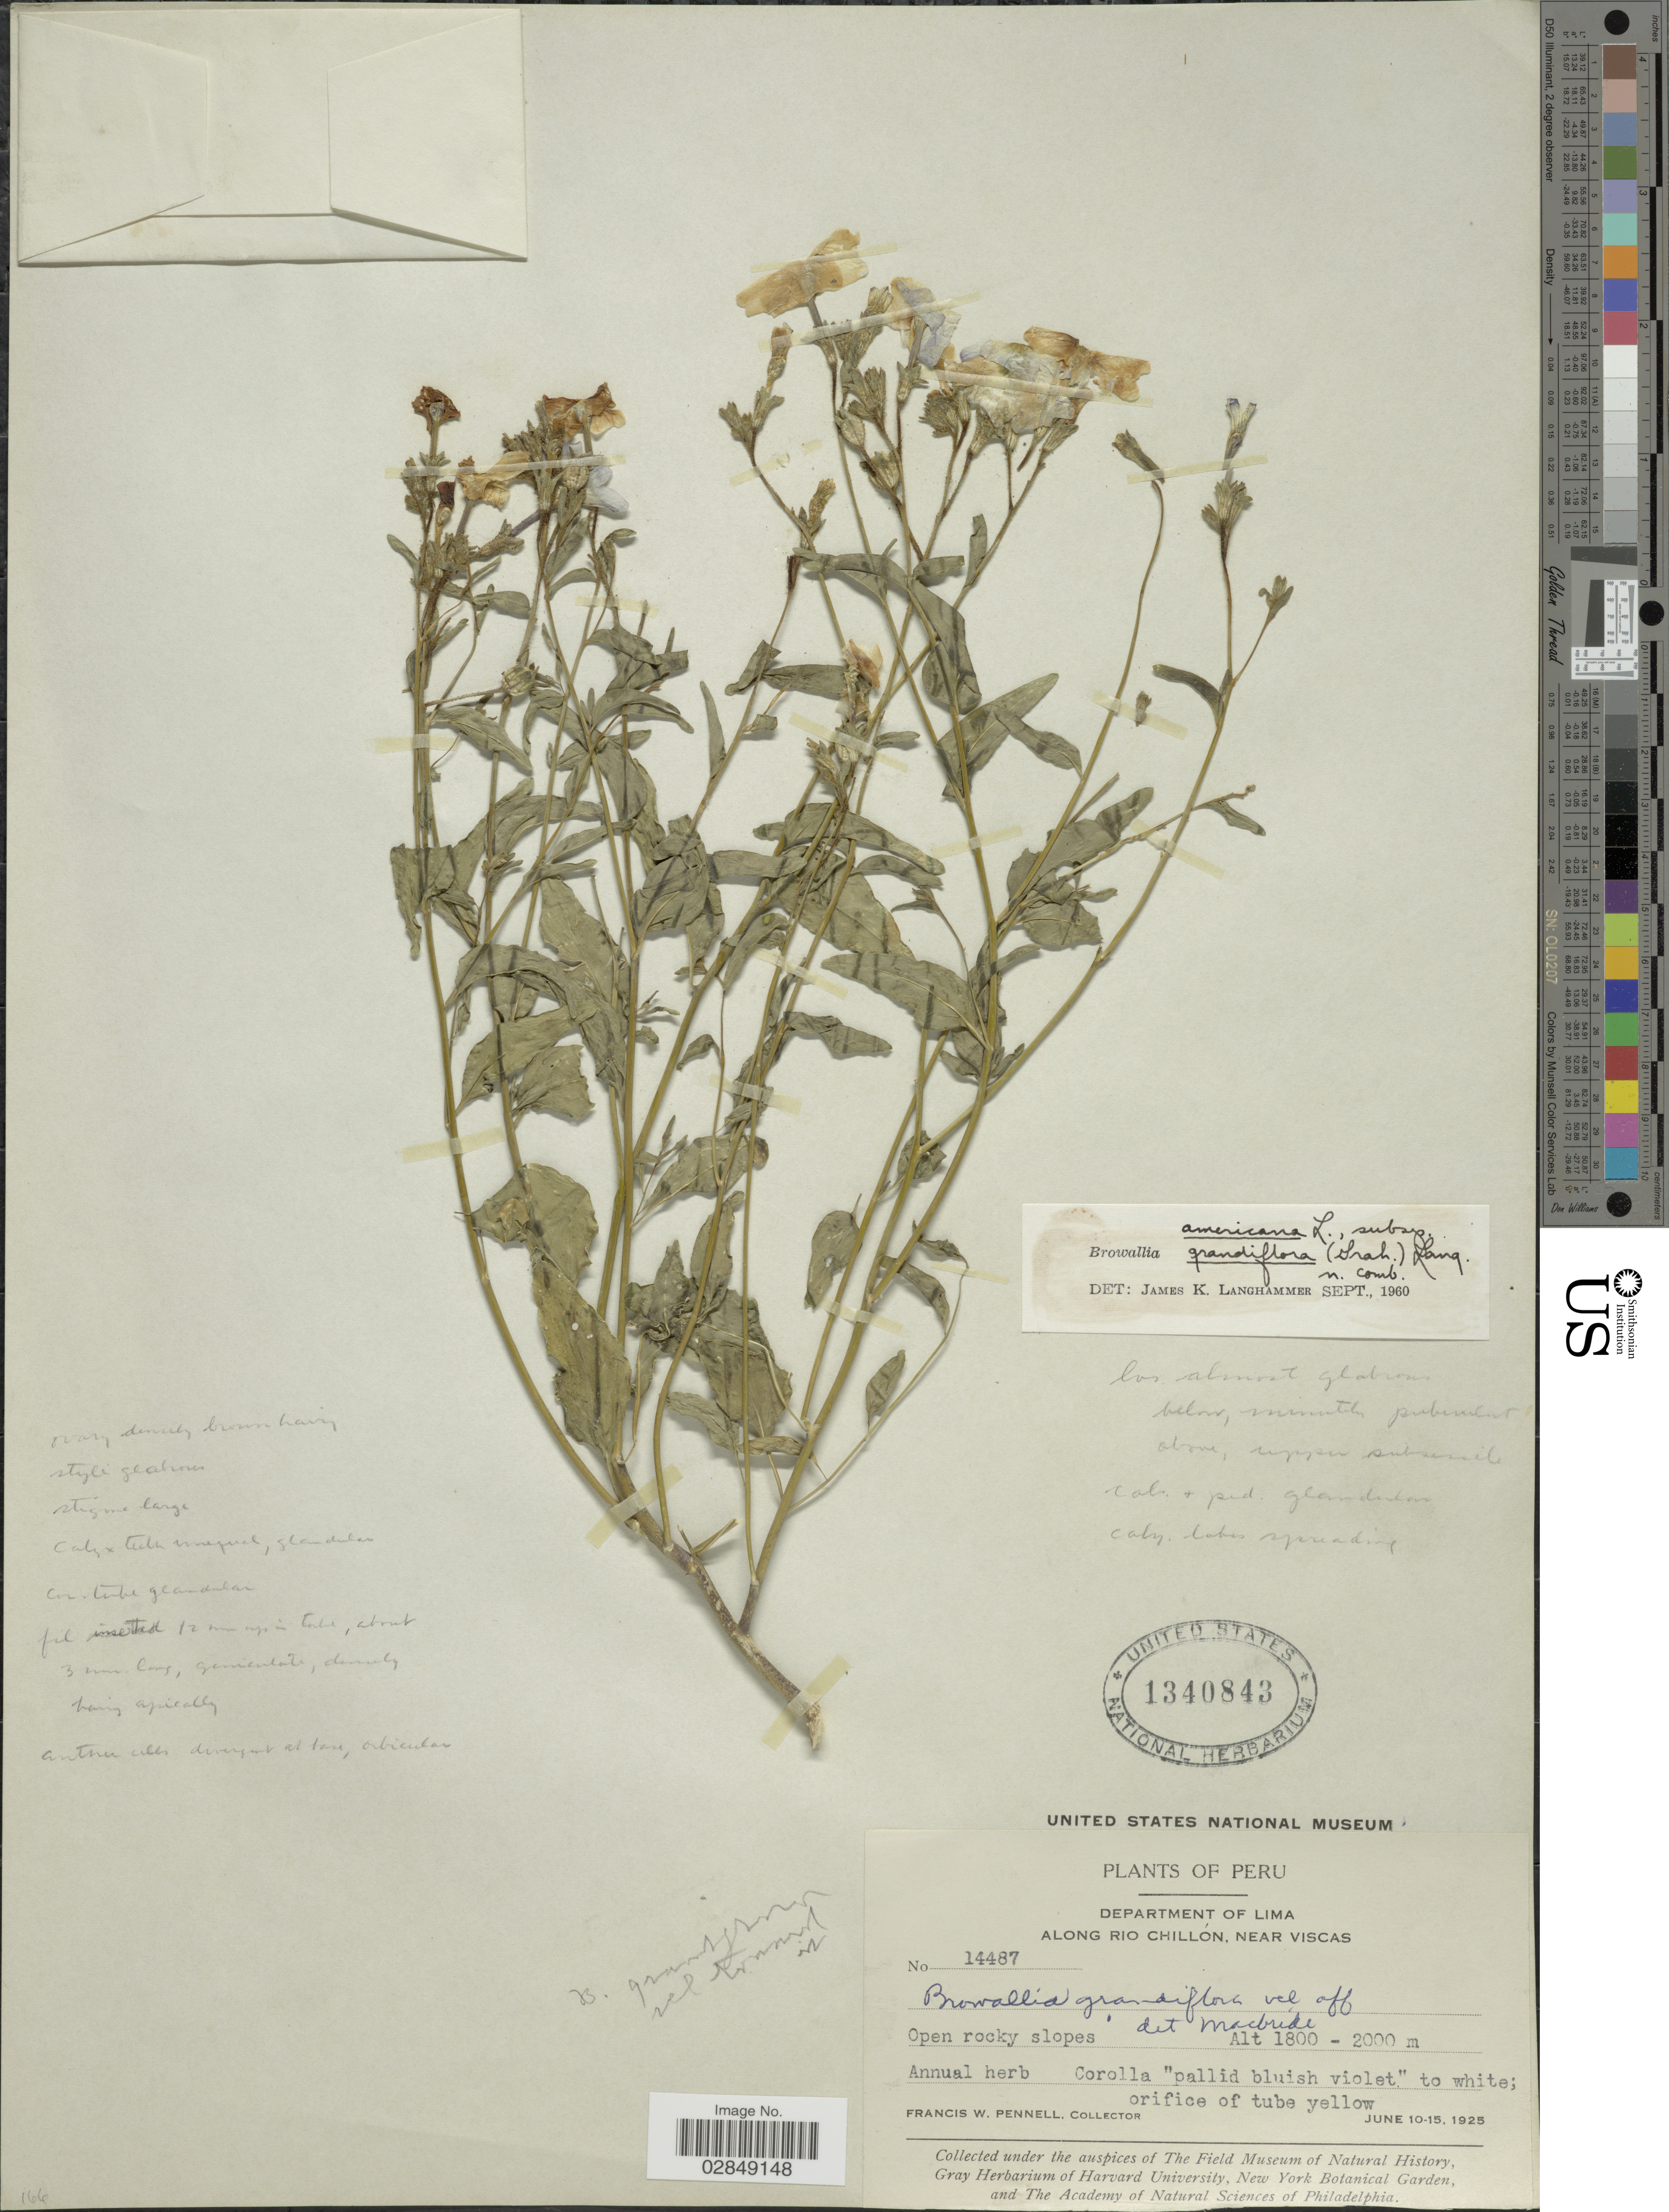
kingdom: Plantae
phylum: Tracheophyta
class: Magnoliopsida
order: Solanales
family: Solanaceae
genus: Browallia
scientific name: Browallia americana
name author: L.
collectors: F. W. Pennell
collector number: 14487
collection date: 1925-06-10/1925-06-15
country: Peru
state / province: Lima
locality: Department of Lima. Along Rio Chillón, near Viscas.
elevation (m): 1800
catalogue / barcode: US 1340843